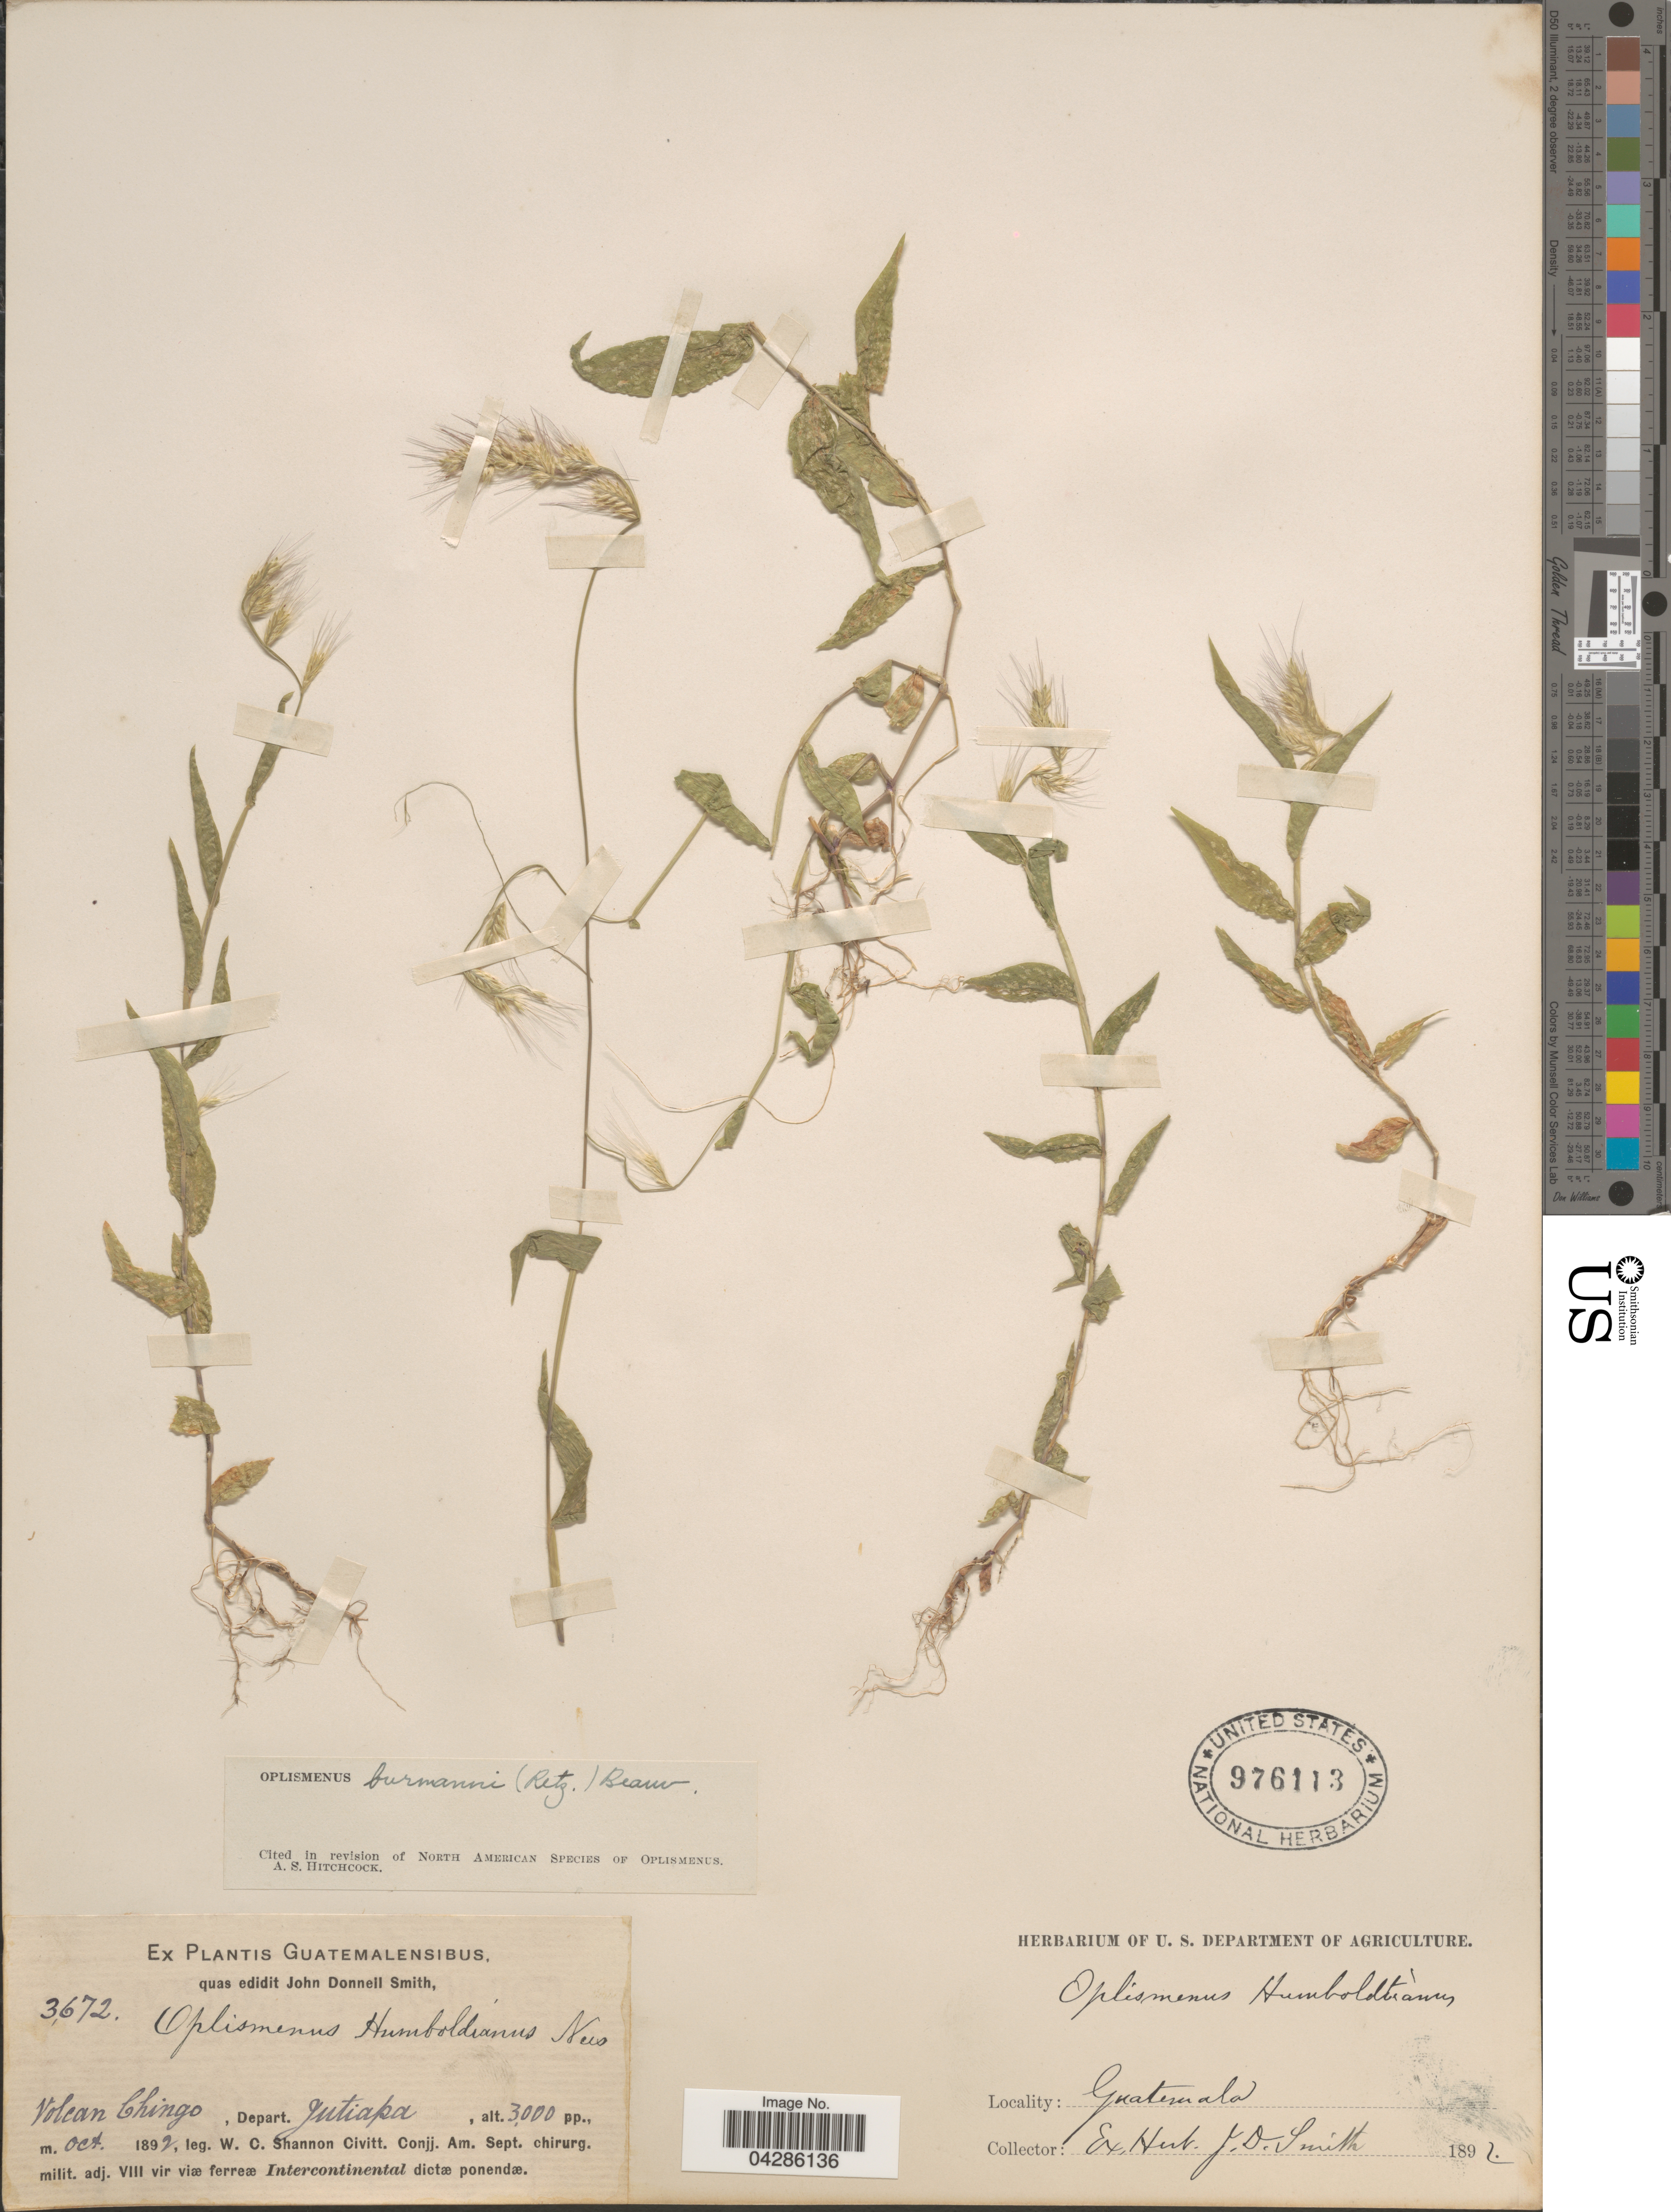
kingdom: Plantae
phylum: Tracheophyta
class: Liliopsida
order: Poales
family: Poaceae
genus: Oplismenus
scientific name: Oplismenus burmannii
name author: (Retz.) P. Beauv.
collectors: W. C. Shannon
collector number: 3672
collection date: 1892-10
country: Guatemala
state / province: Jutiapa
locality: Volcan Chingo, Depart. Jutiapa.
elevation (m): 914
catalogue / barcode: US 976113